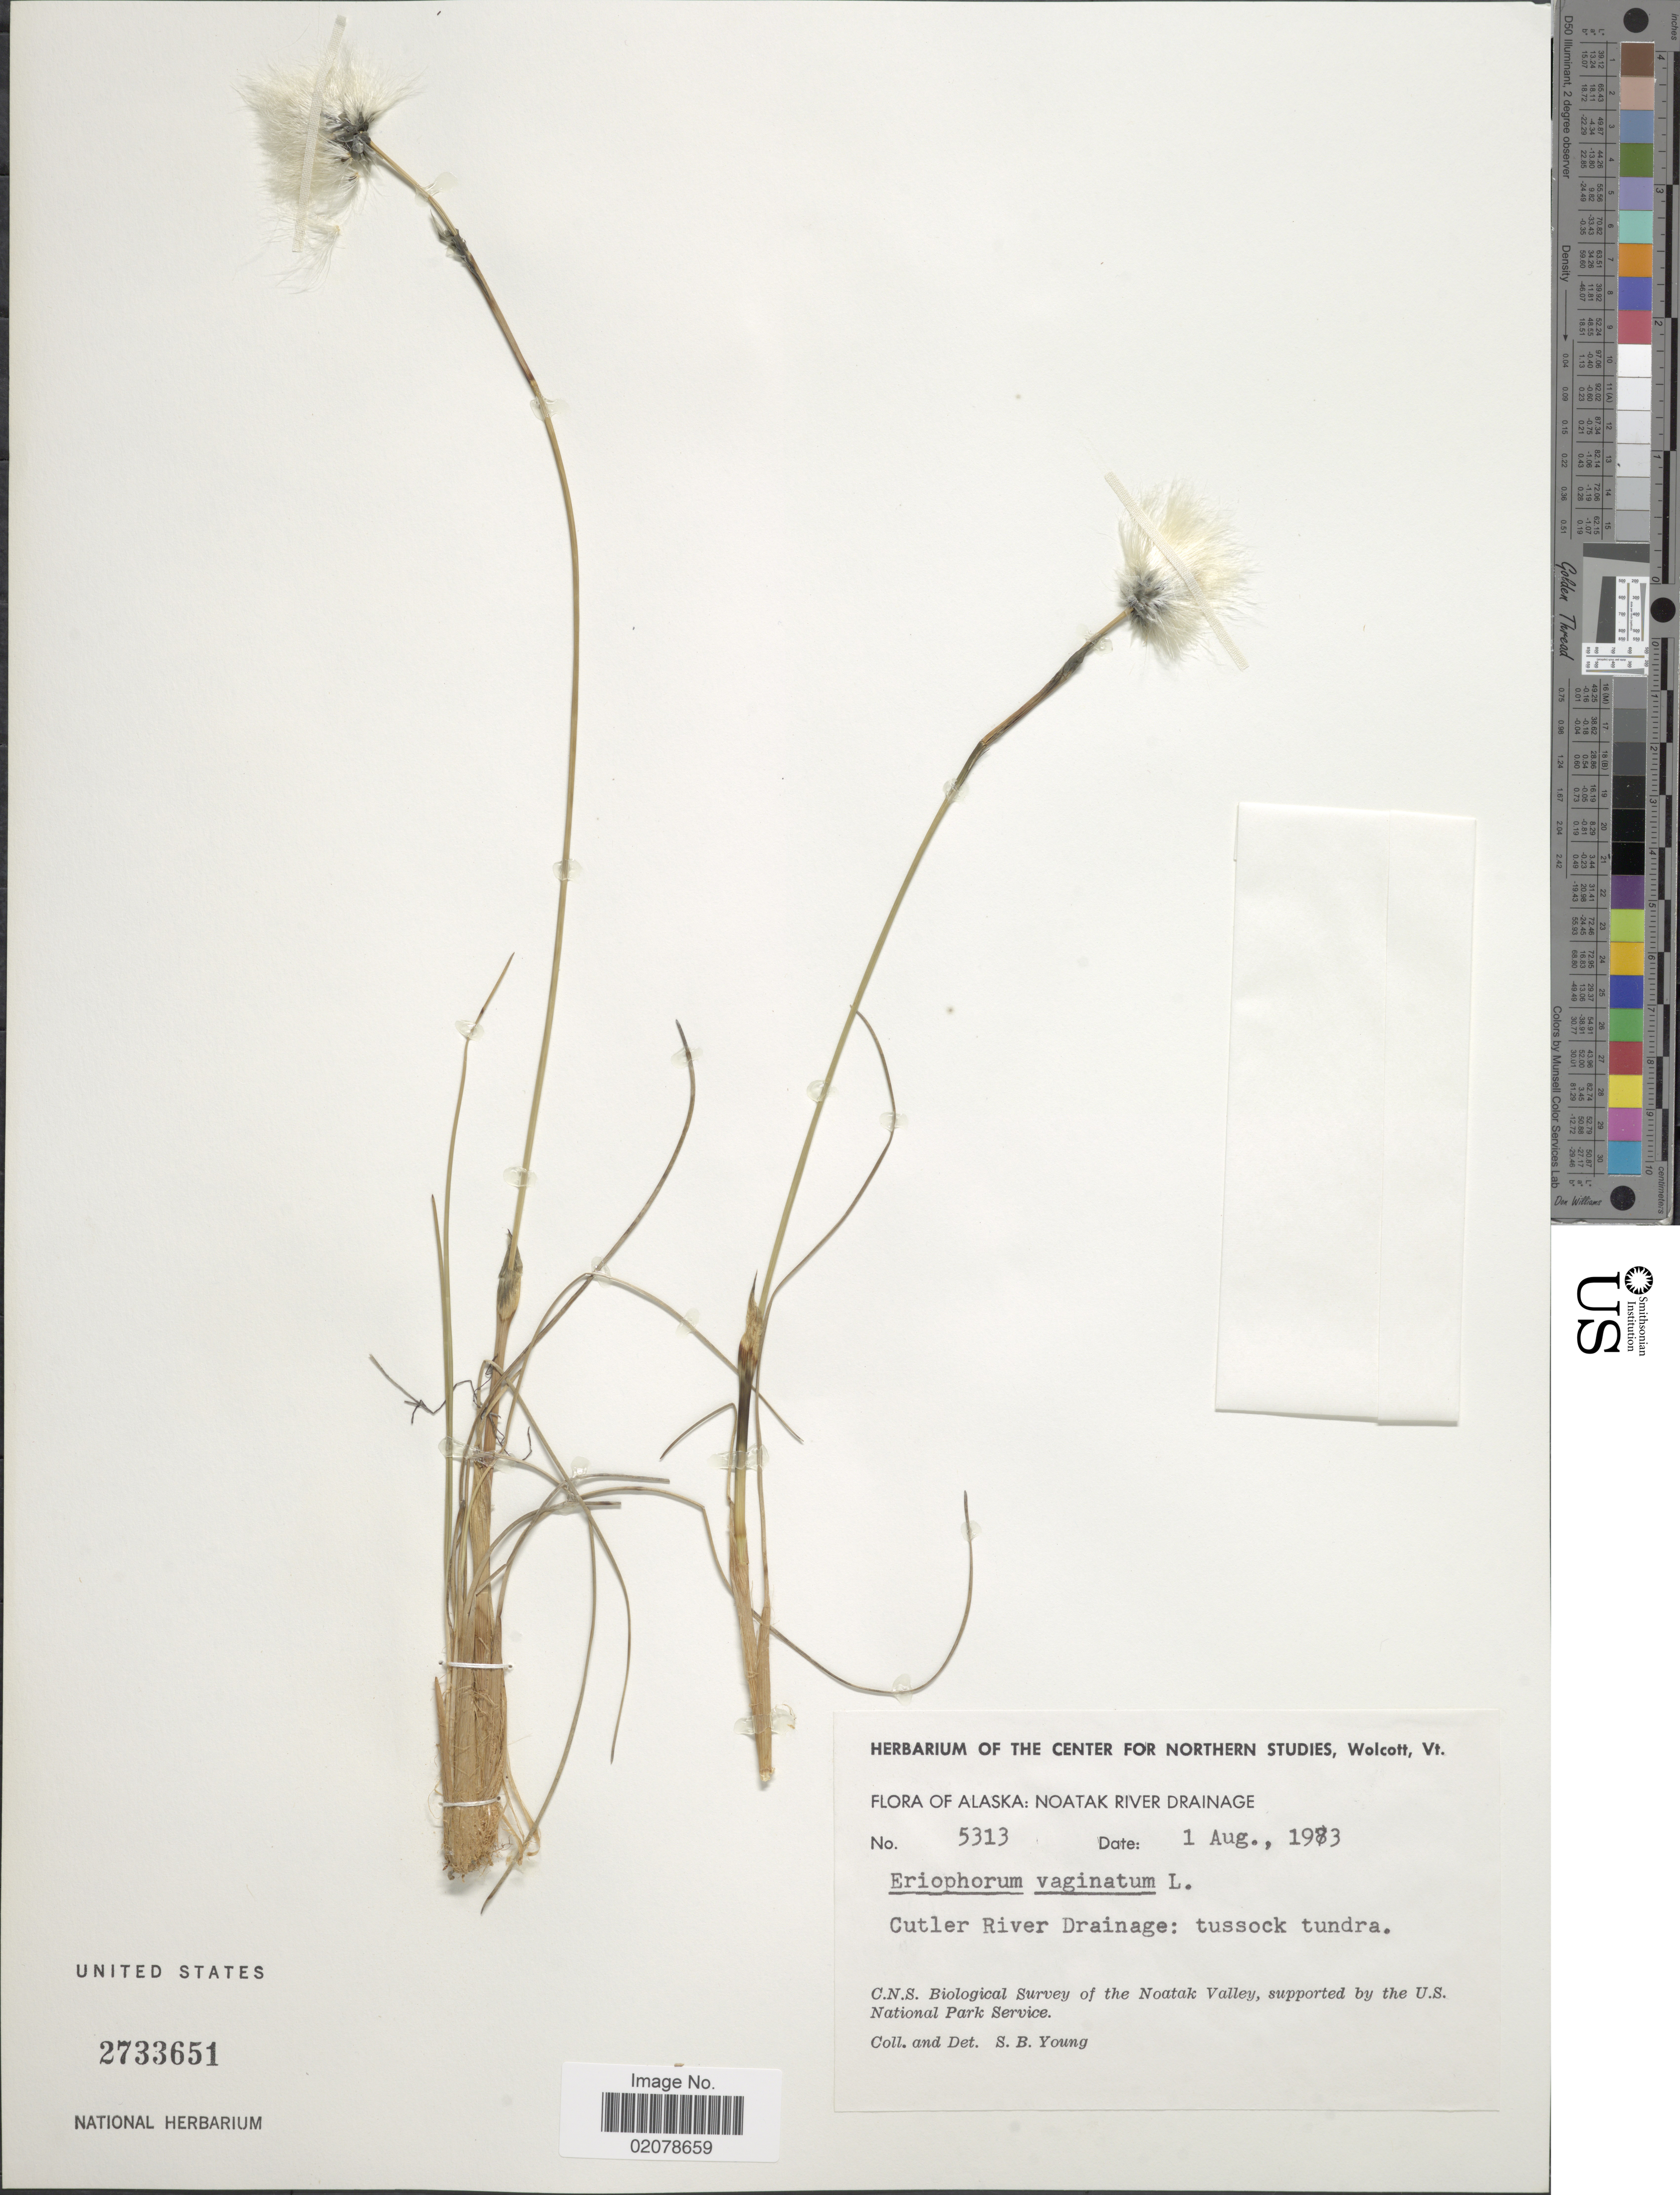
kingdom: Plantae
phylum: Tracheophyta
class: Liliopsida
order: Poales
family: Cyperaceae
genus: Eriophorum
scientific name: Eriophorum vaginatum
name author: L.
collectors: S. Young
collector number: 5313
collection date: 1973-08-01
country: United States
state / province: Alaska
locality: Cutler River Drainage. Noatak River Drainage. Noatak Valley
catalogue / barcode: US 2733651